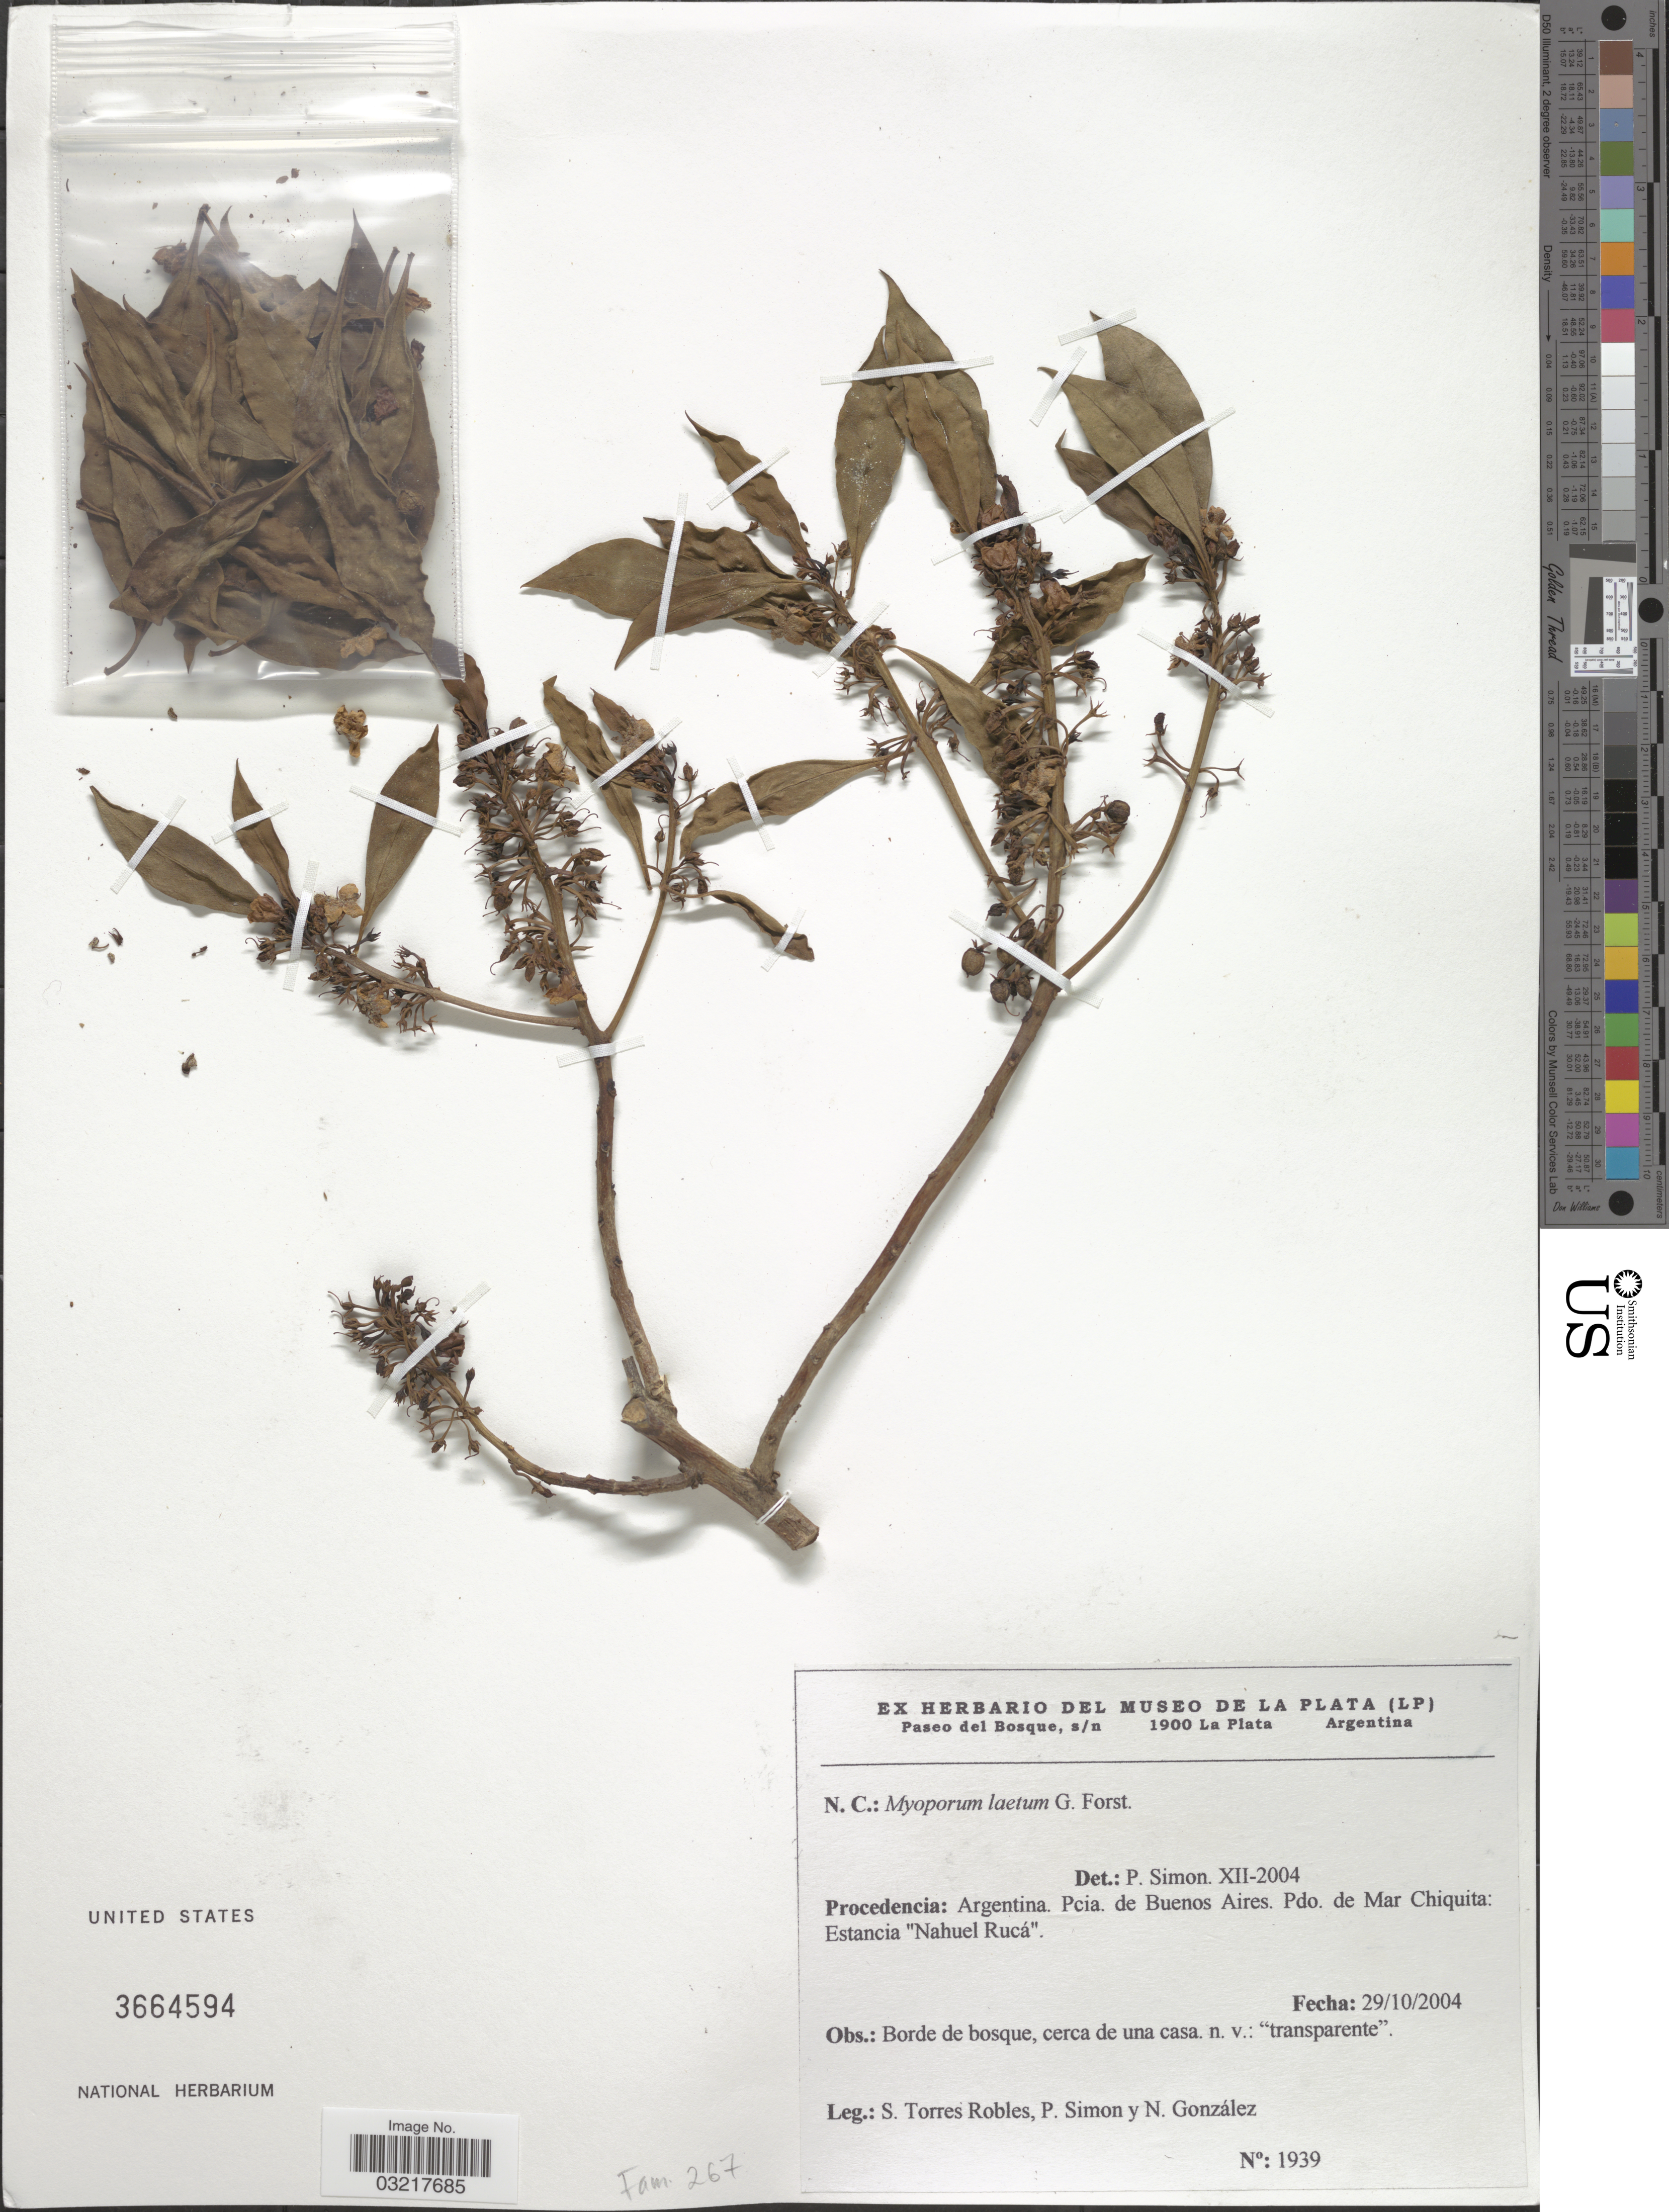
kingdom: Plantae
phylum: Tracheophyta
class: Magnoliopsida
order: Lamiales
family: Scrophulariaceae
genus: Myoporum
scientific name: Myoporum laetum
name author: G. Forst.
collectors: S. Torres Robles, P. Simon & N. Gonzalez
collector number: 1939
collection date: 2004-10-29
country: Argentina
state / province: Buenos Aires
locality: Procedencia: Argentina. Pcia. de Buenos Aires. Pdo. de Mar Chiquita: Estancia "Nahuel Rucá".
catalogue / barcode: US 3664594